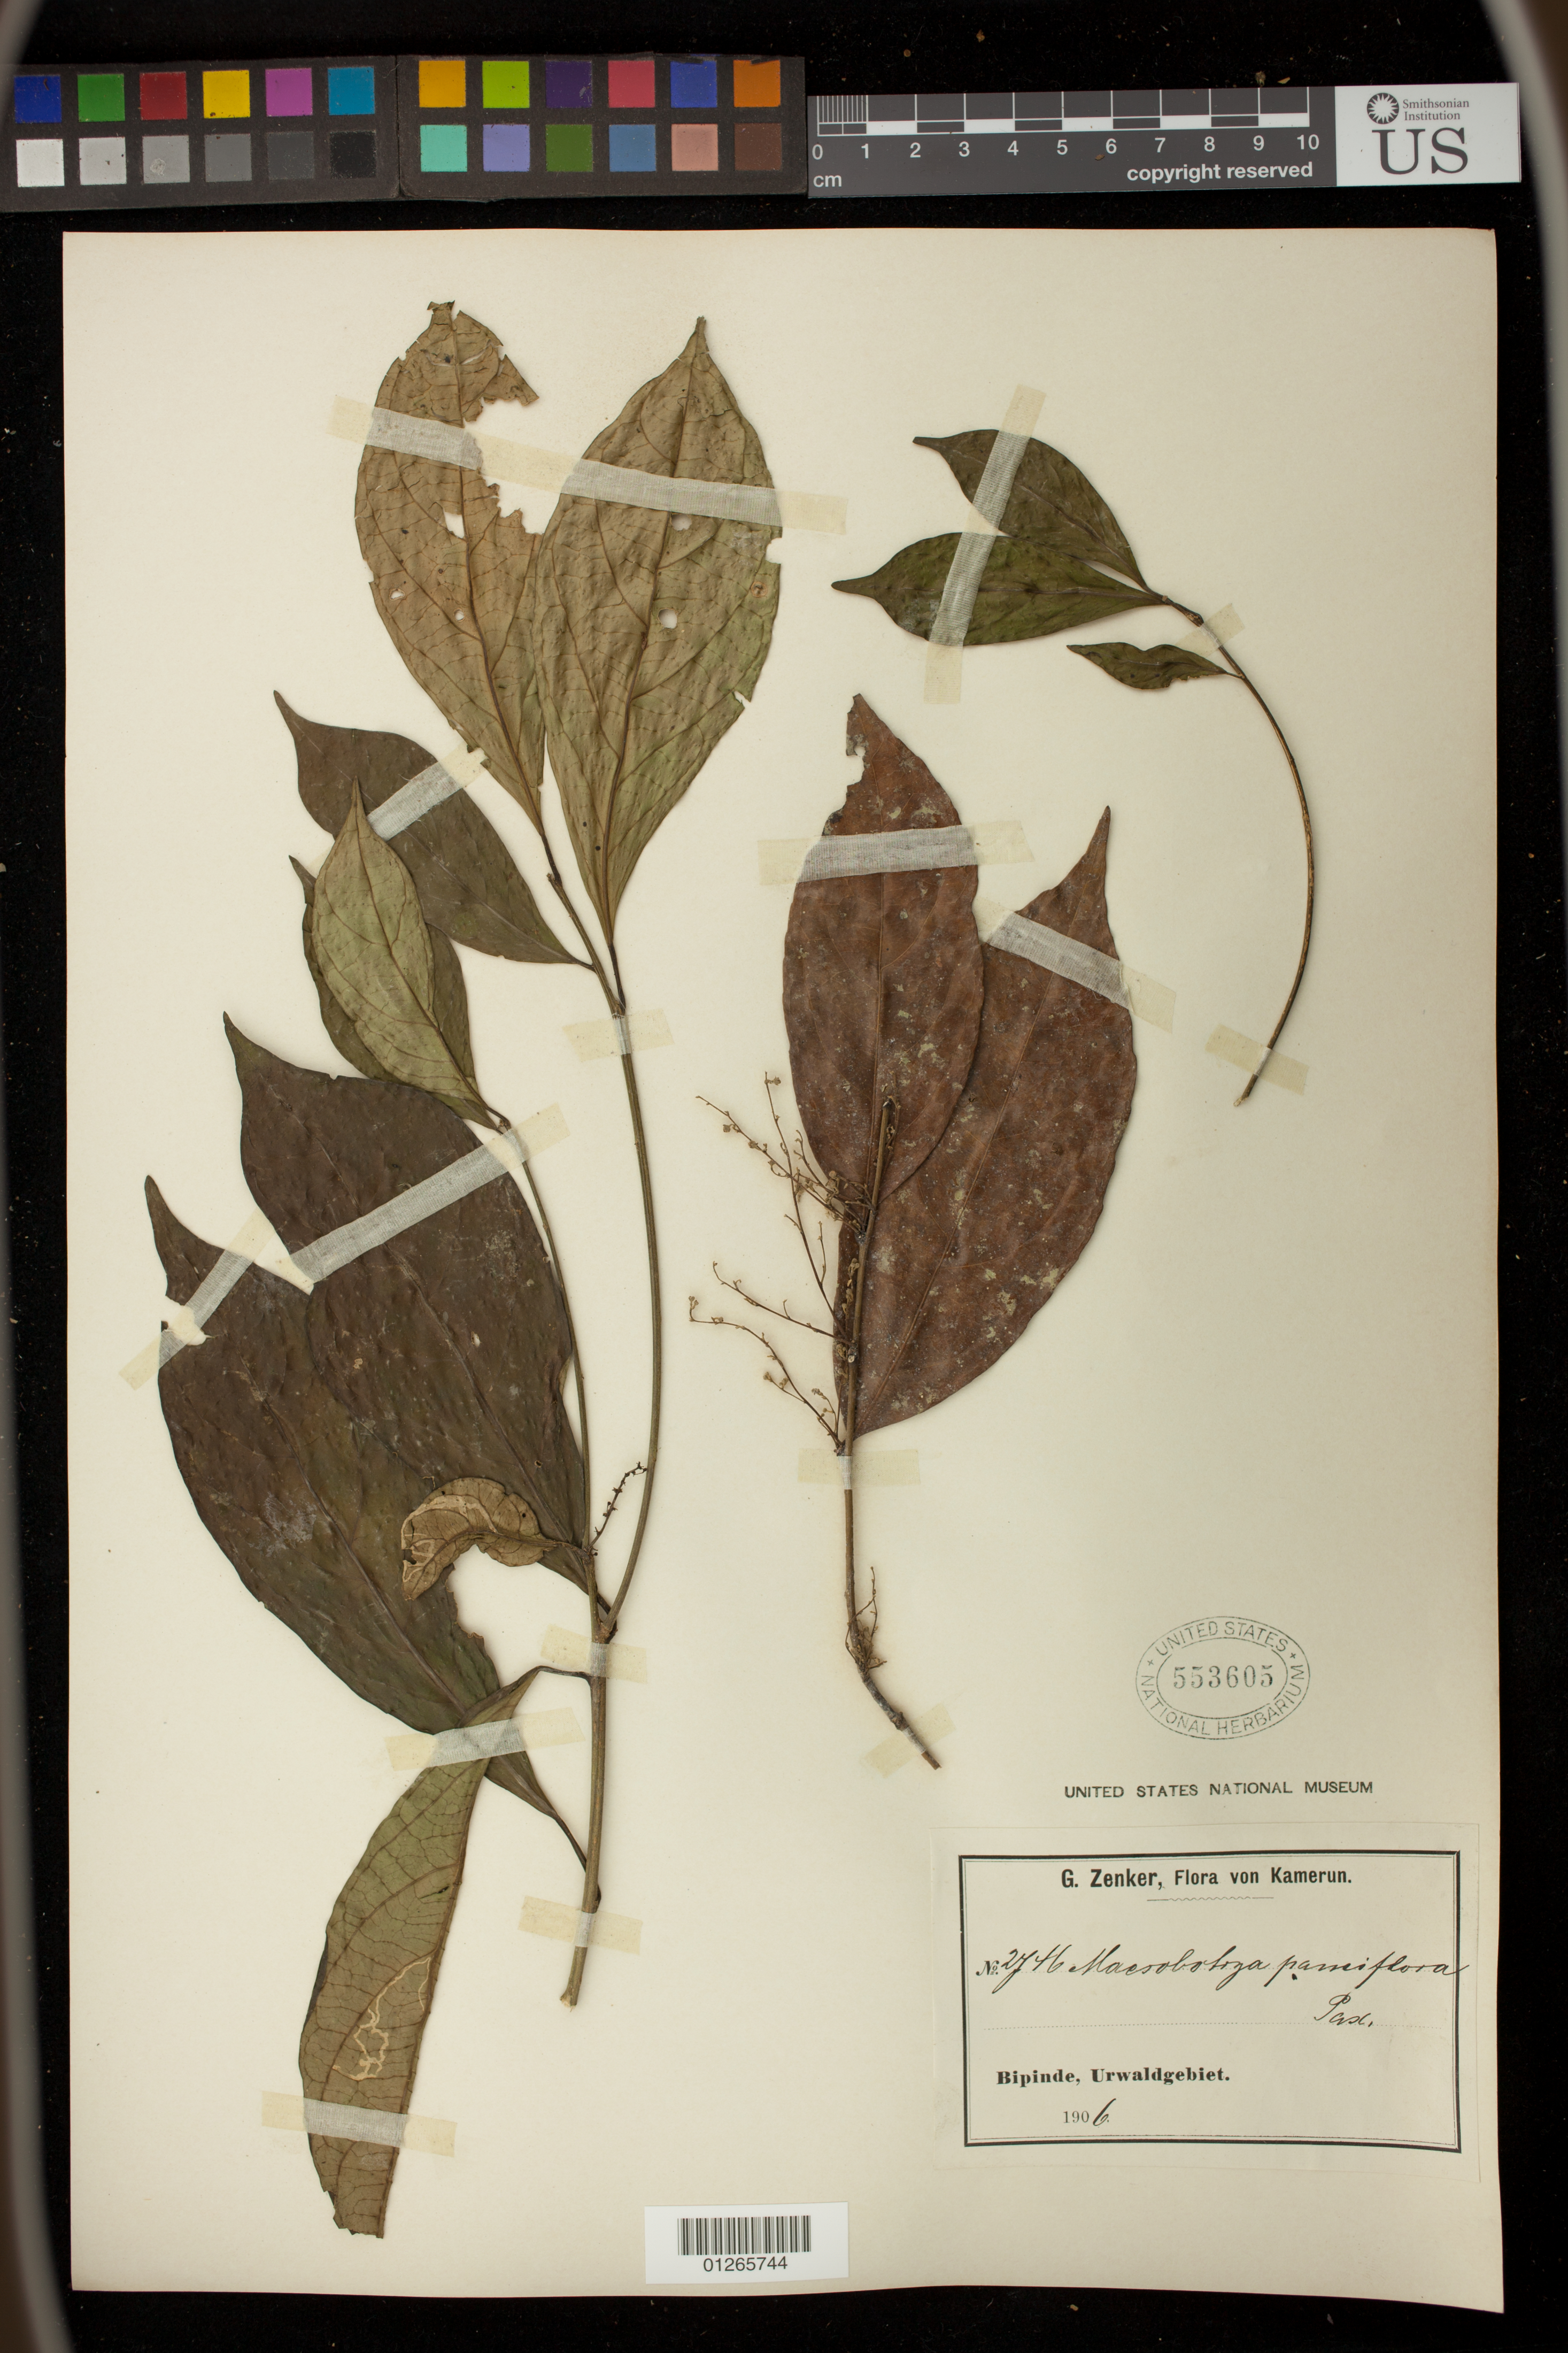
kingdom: Plantae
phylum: Tracheophyta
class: Magnoliopsida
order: Malpighiales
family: Phyllanthaceae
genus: Maesobotrya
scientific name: Maesobotrya pauciflora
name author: Pax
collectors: G. A. Zenker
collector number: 2746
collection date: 1906-01-01/1906-12-31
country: Cameroon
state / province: Sud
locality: Bipinde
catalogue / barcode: US 553605